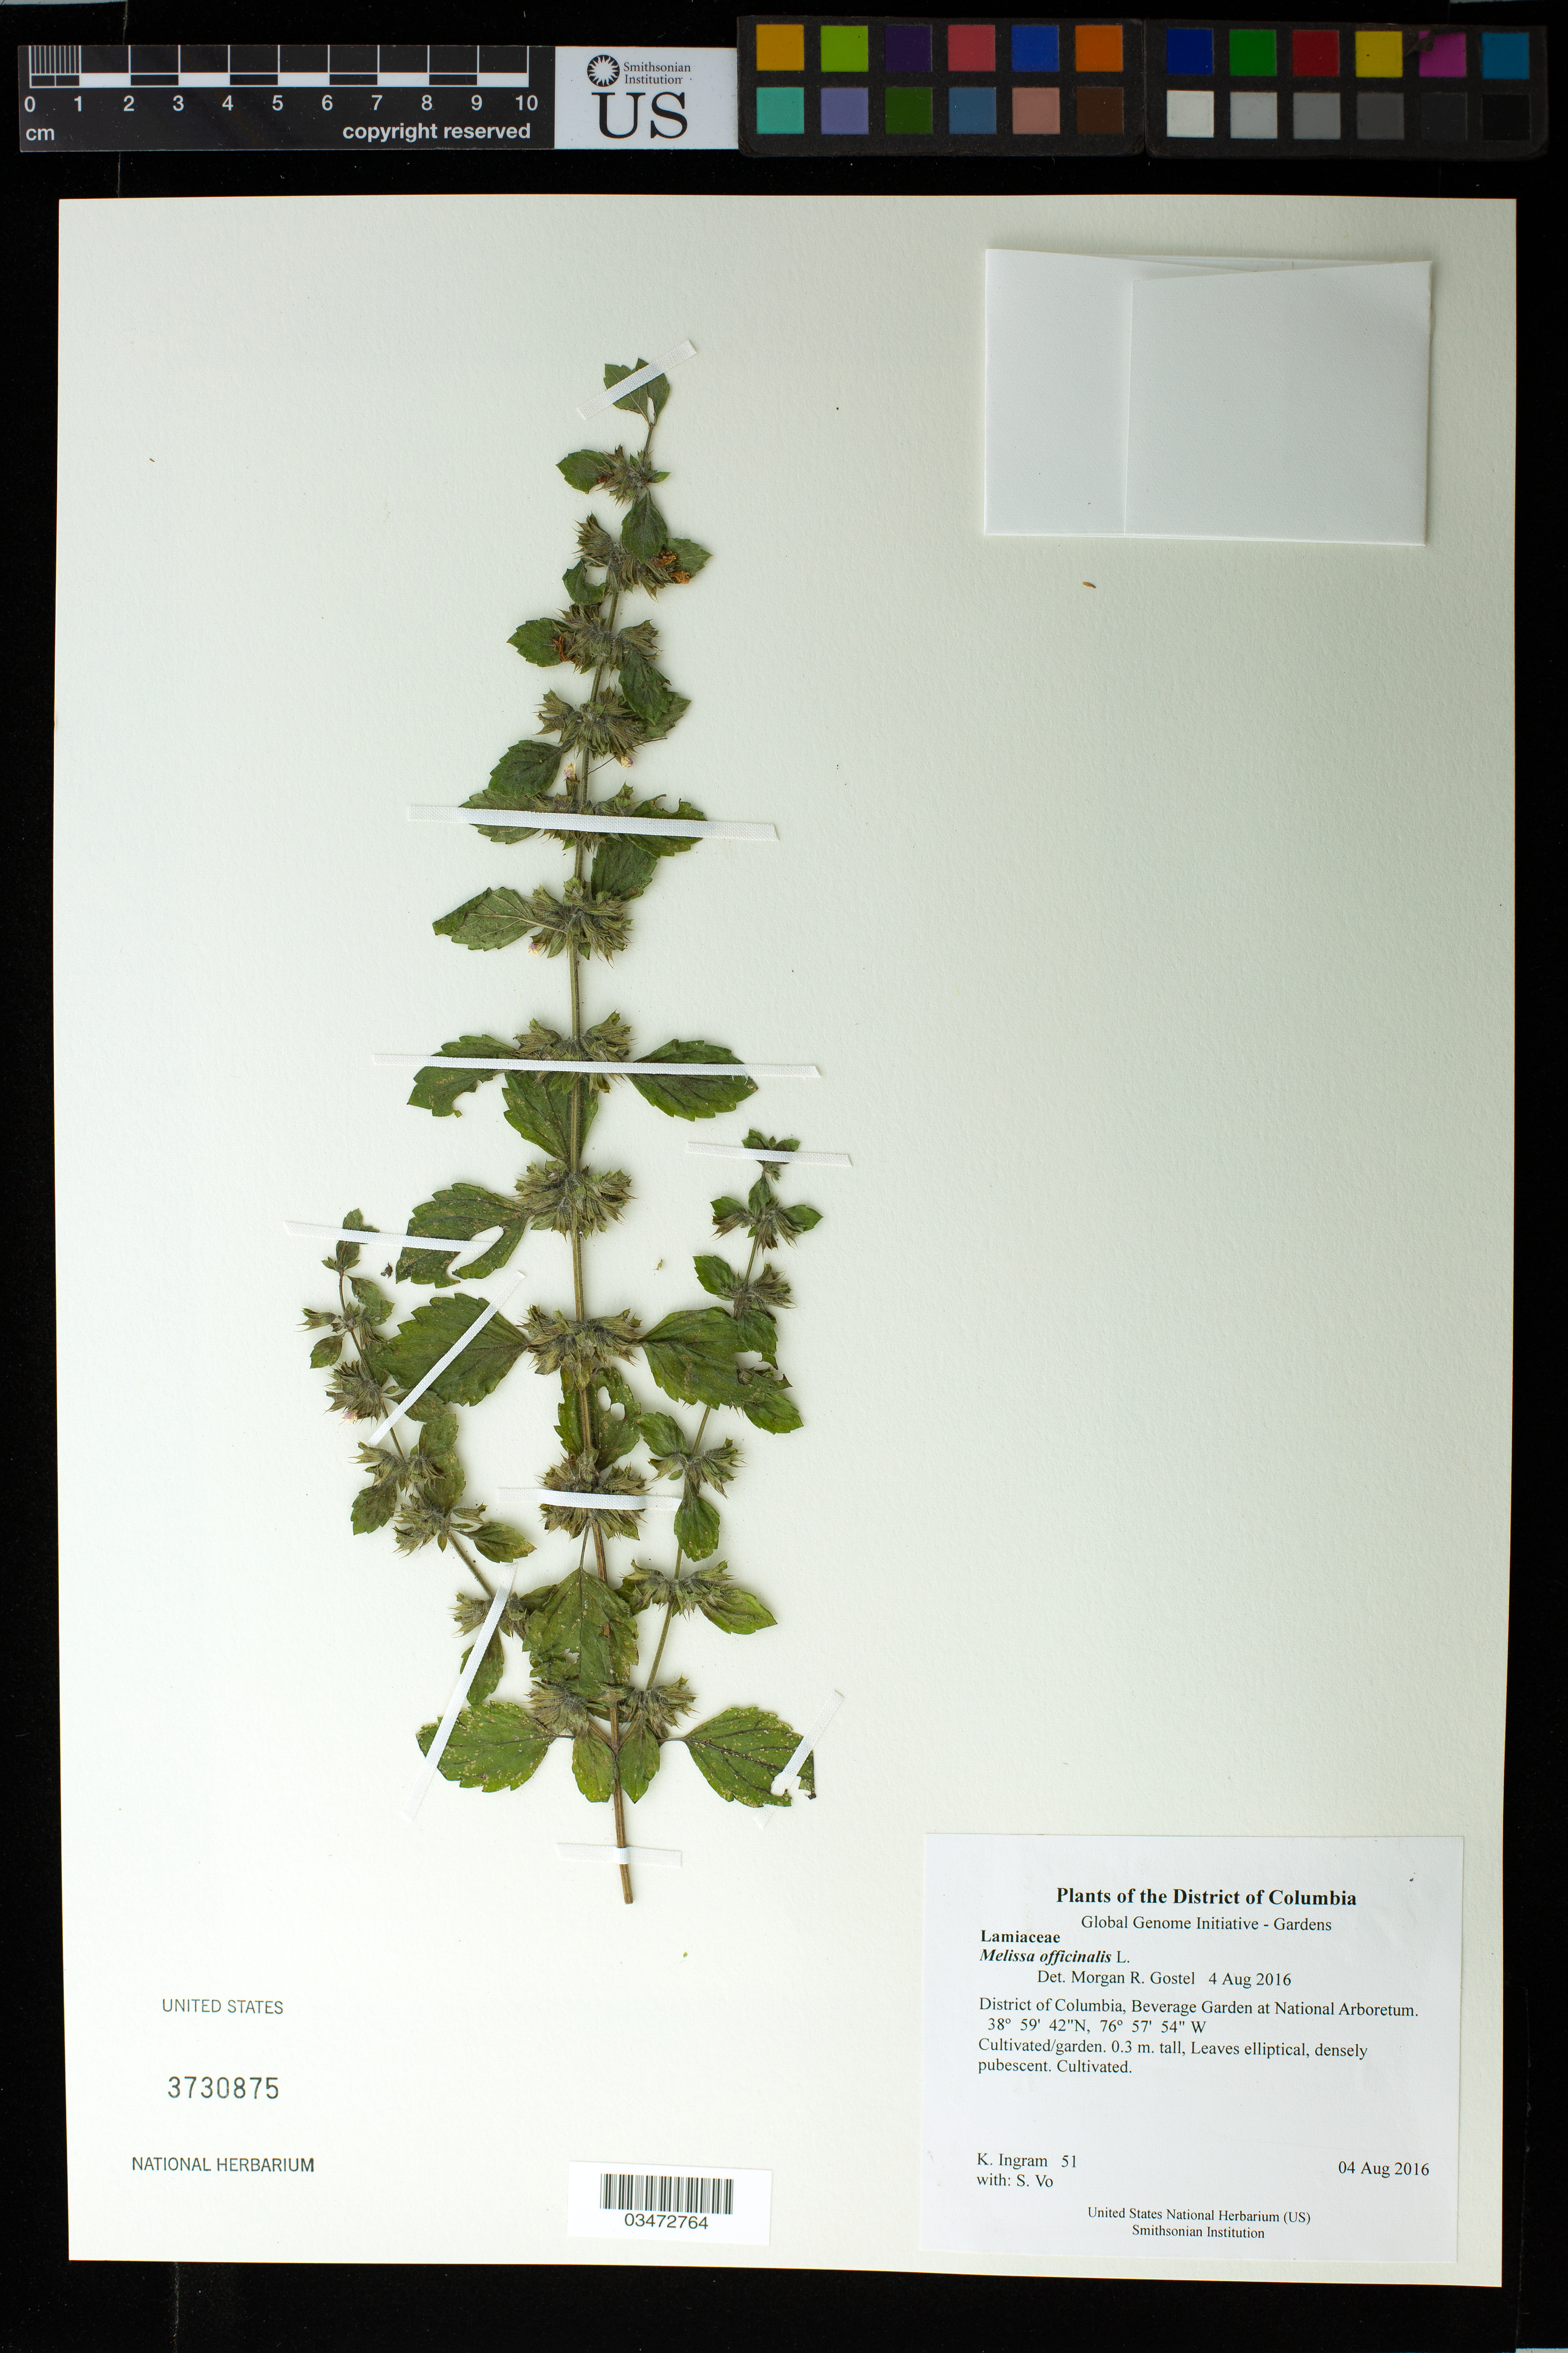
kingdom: Plantae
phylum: Tracheophyta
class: Magnoliopsida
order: Lamiales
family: Lamiaceae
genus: Melissa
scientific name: Melissa officinalis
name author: L.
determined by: Gostel, M. R.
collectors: K. S. Ingram & S. Vo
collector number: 51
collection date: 2016-08-04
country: United States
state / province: District of Columbia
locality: Beverage Garden at National Arboretum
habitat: Cultivated/garden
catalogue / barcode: US 3730875